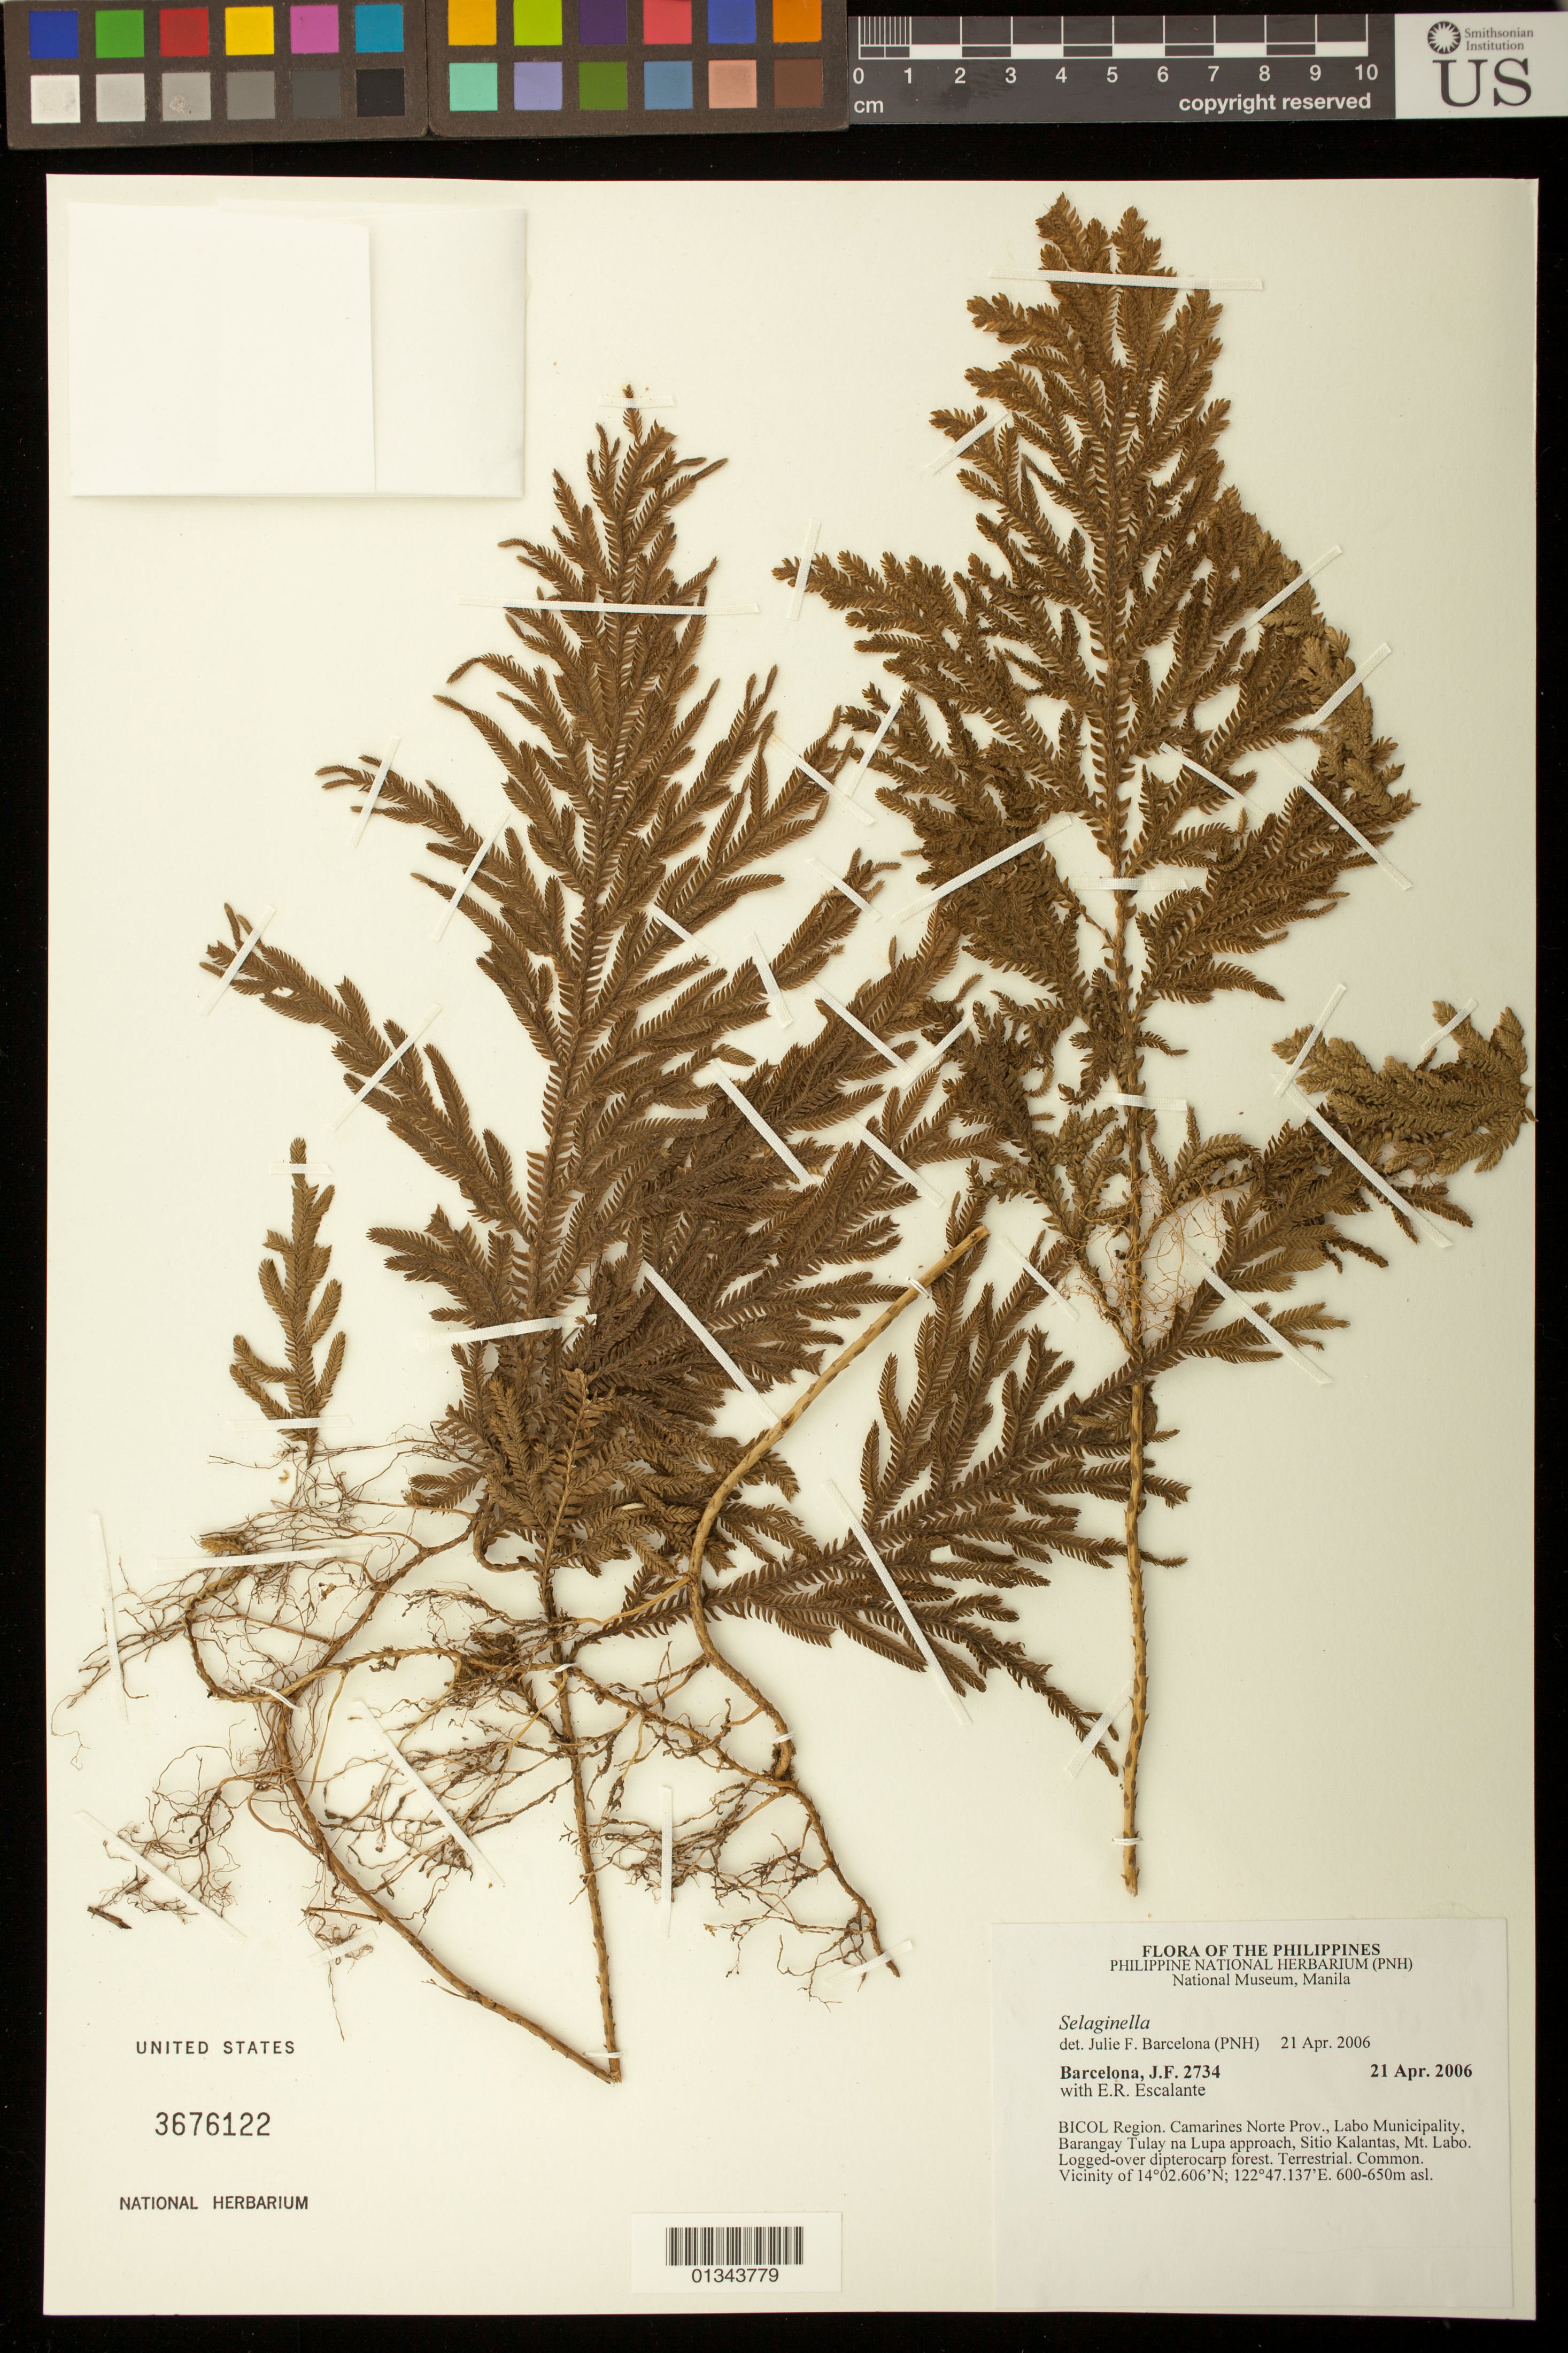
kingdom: Plantae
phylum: Tracheophyta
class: Lycopodiopsida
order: Selaginellales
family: Selaginellaceae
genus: Selaginella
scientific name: Selaginella sp.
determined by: Barcelona, J. F.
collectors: J. F. Barcelona & E. Escalante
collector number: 2734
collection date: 2006-04-21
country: Philippines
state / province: Bicol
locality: Bicol Region, Camarines Norte Prov., Labo Municipality, Barangay Tulay na Lupa approach, Sitio Kalantas, Mt. Labo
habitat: Logged-over dipterocarp forest. Terrestial.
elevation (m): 600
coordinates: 14 02.606 N, 122 47.137 E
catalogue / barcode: US 3676122